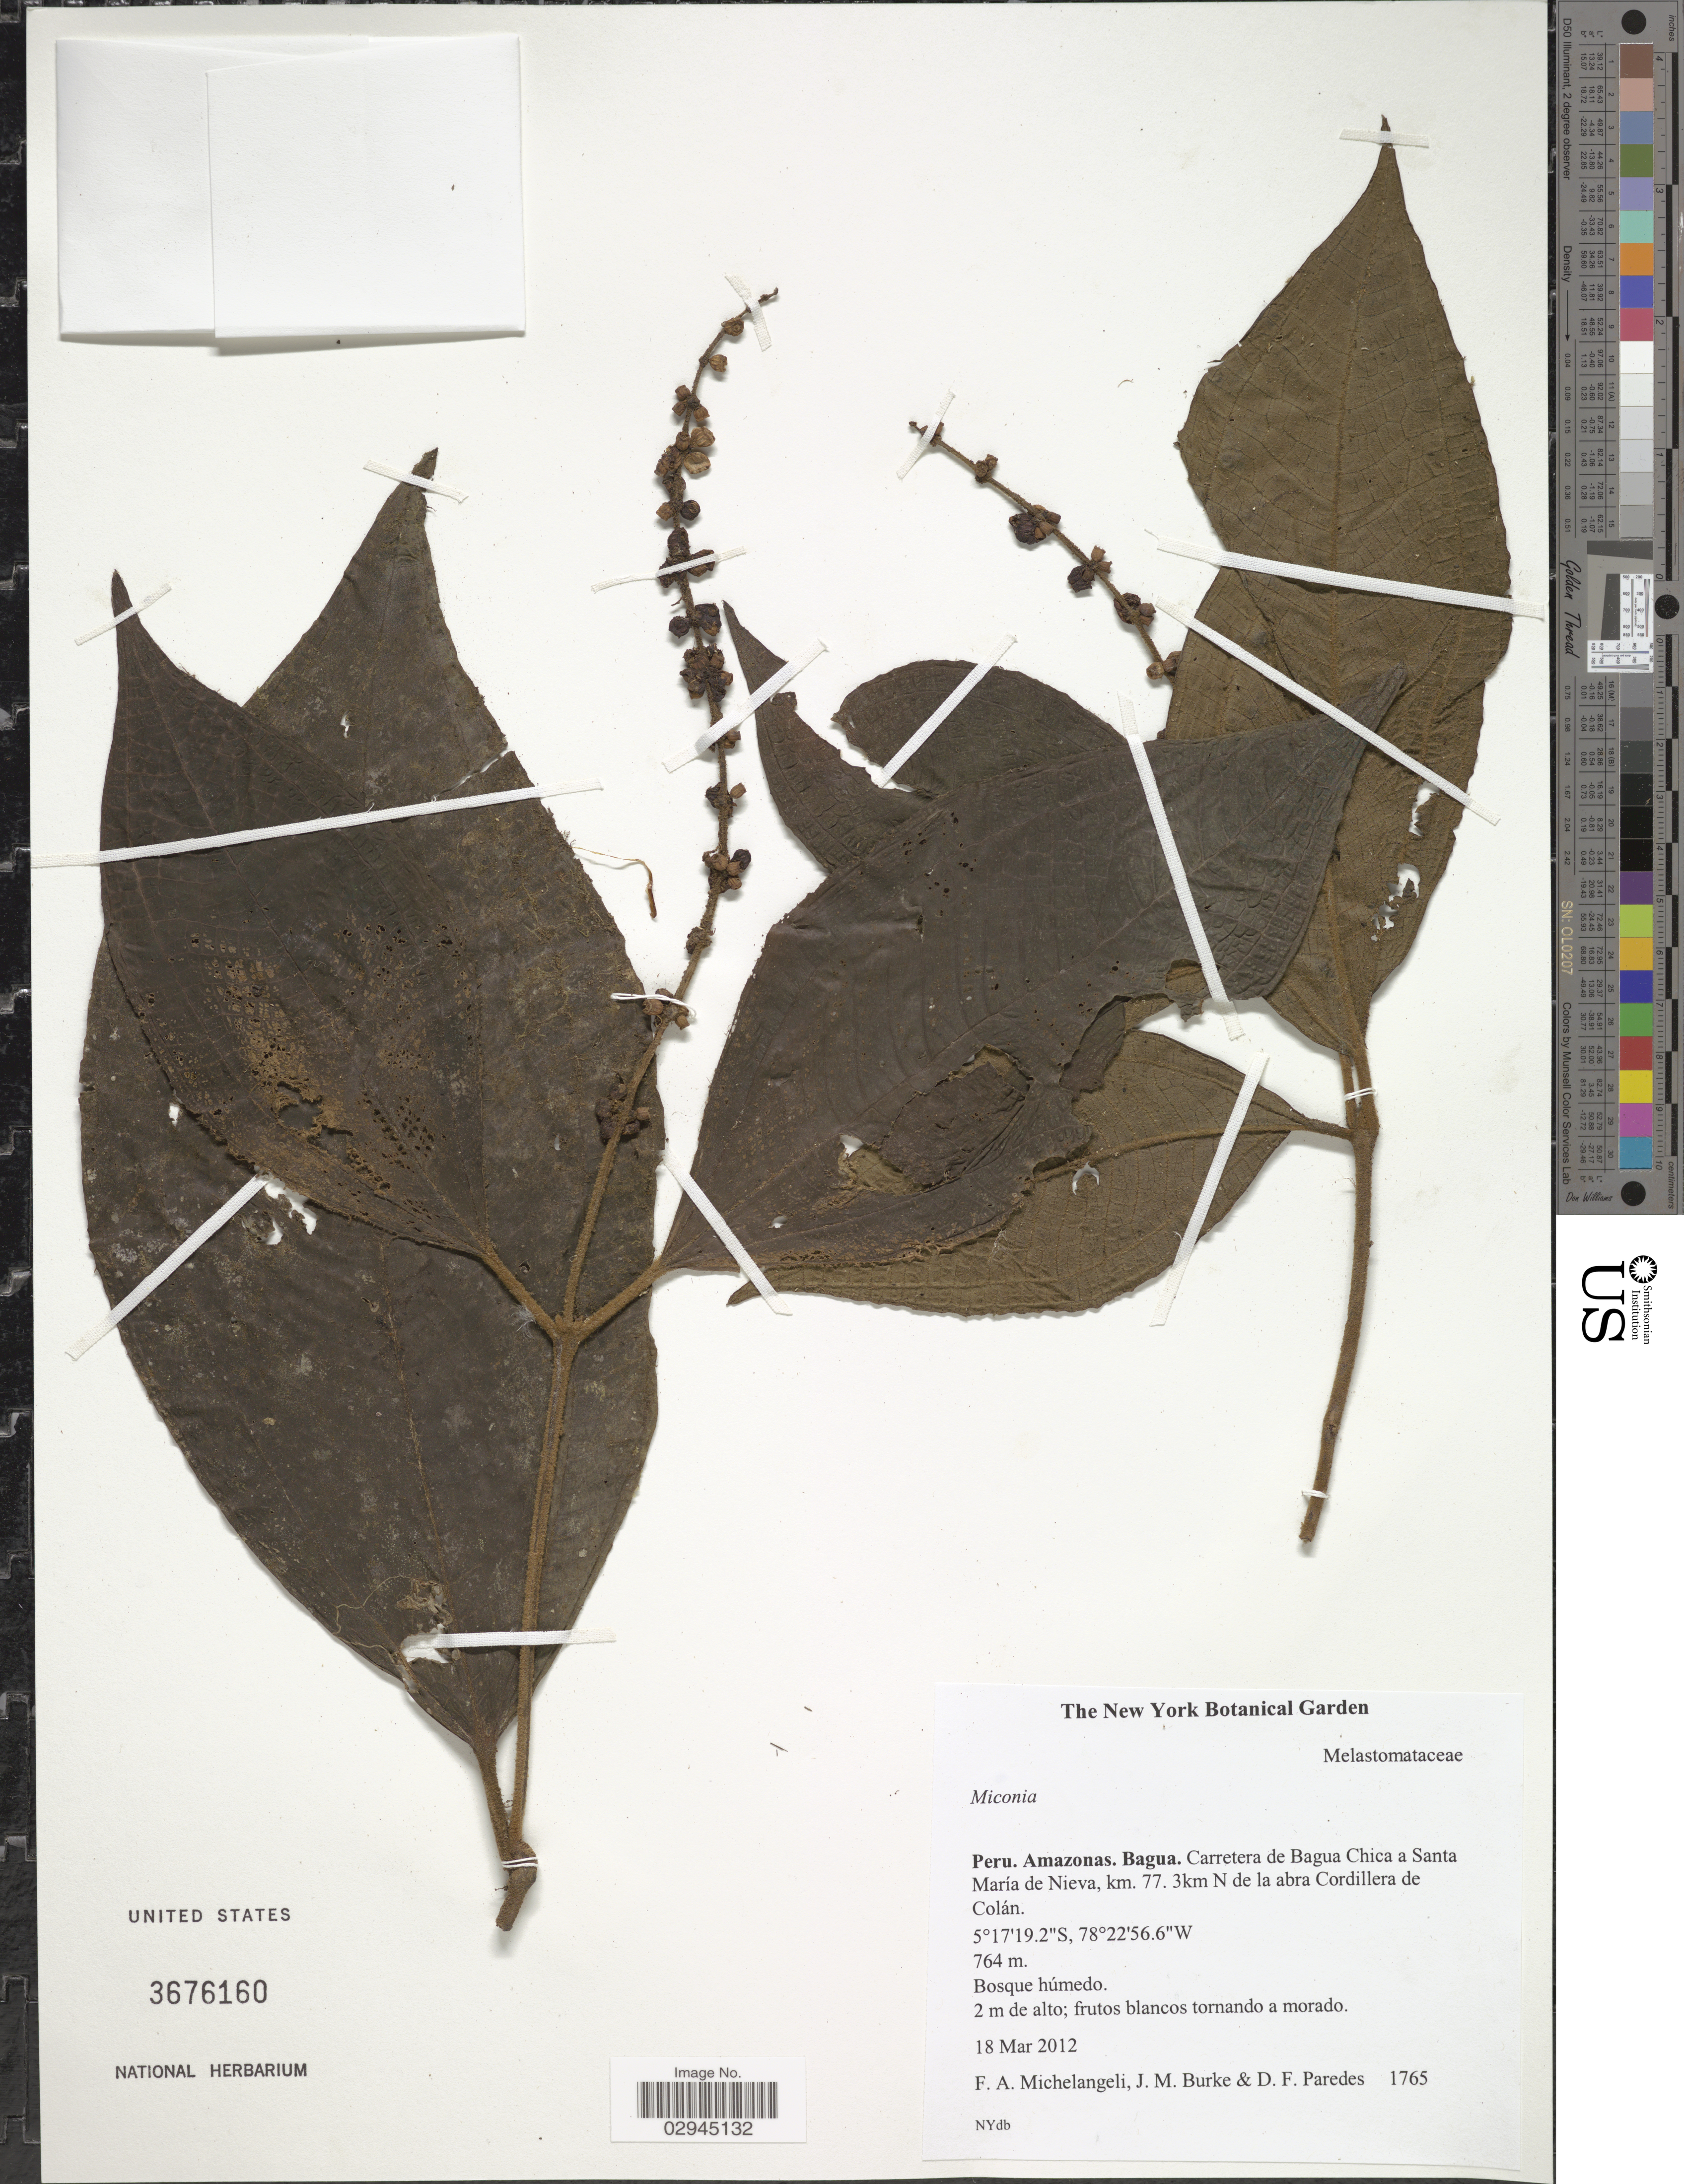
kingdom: Plantae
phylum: Tracheophyta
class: Magnoliopsida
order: Myrtales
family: Melastomataceae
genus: Miconia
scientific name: Miconia sp.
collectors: F. A. Michelangeli, Jac. M. Burke & D. Paredes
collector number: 1765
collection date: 2012-03-18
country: Peru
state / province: Amazonas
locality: Bagua. Carretera de Bagua Chica a Santa María de Nieva, km. 77.3km N de la abra Cordillera de Colán.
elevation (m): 764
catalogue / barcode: US 3676160